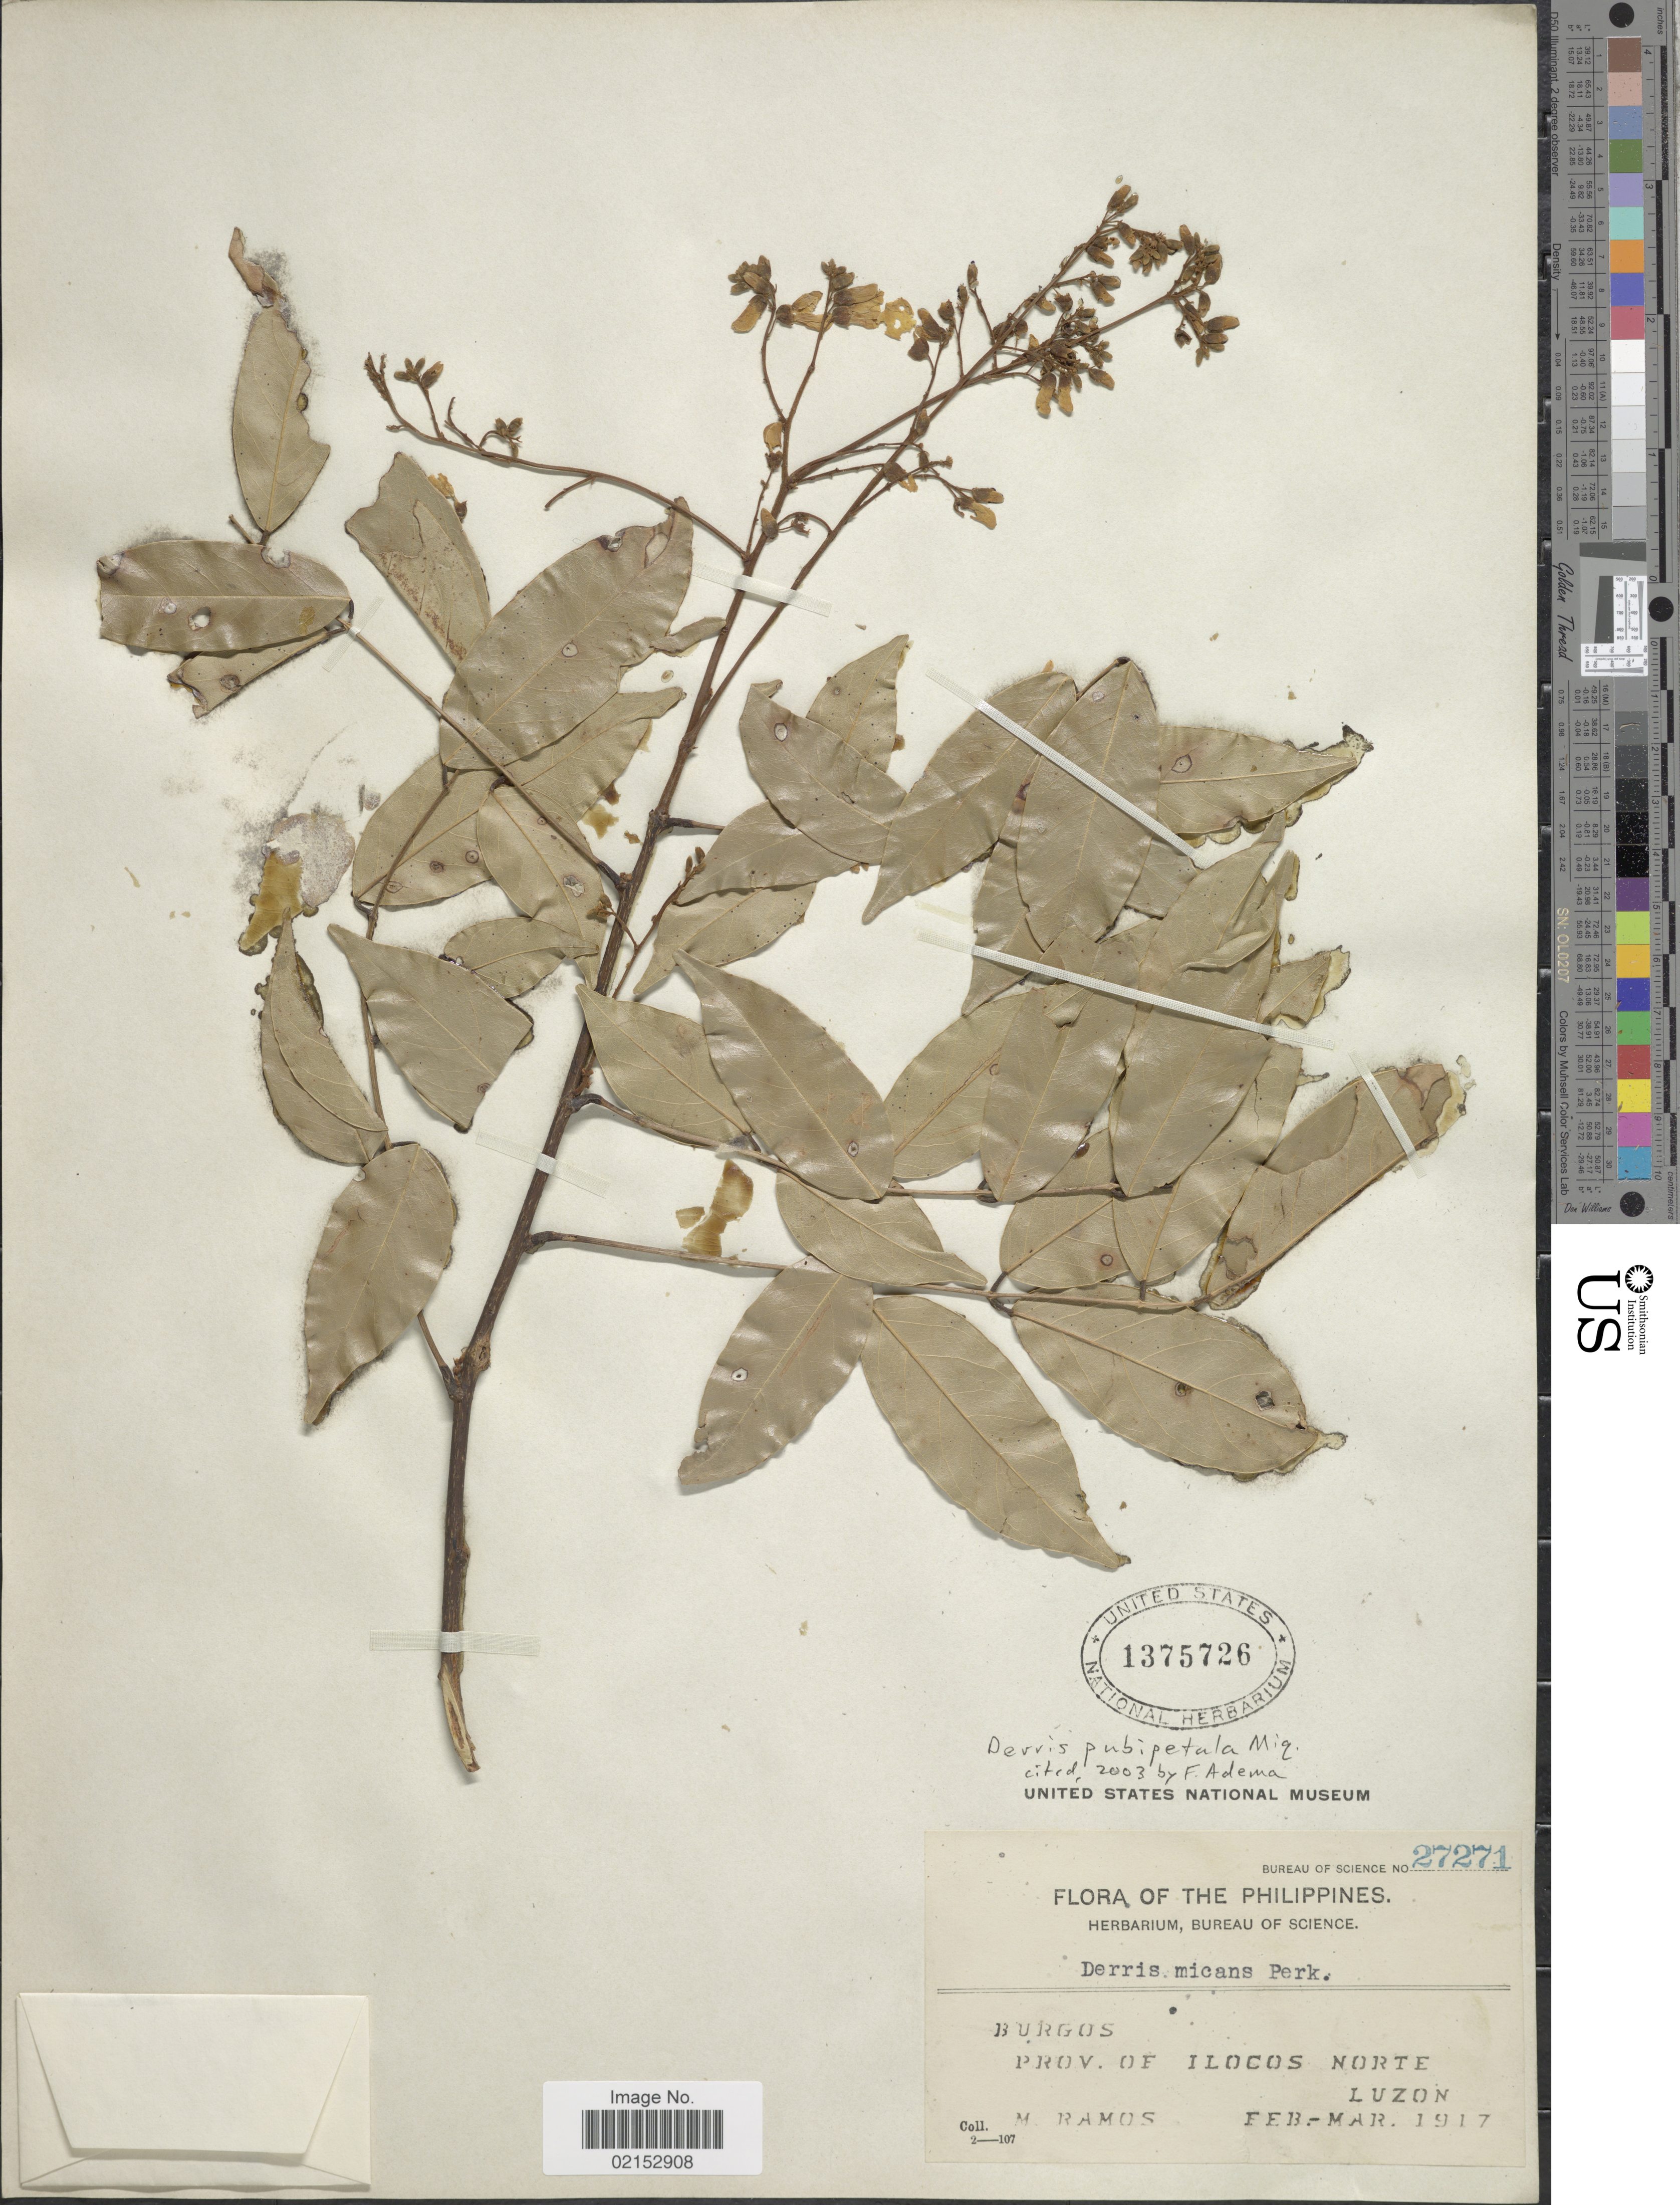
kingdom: Plantae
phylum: Tracheophyta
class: Magnoliopsida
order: Fabales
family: Fabaceae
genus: Derris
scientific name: Derris pubipetala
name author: Miq.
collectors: M. Ramos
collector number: Bureau of Science 27271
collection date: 1917-02/1917-03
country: Philippines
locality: Burgos, Prov. Ilocos Norte, Luzon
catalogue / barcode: US 1375726